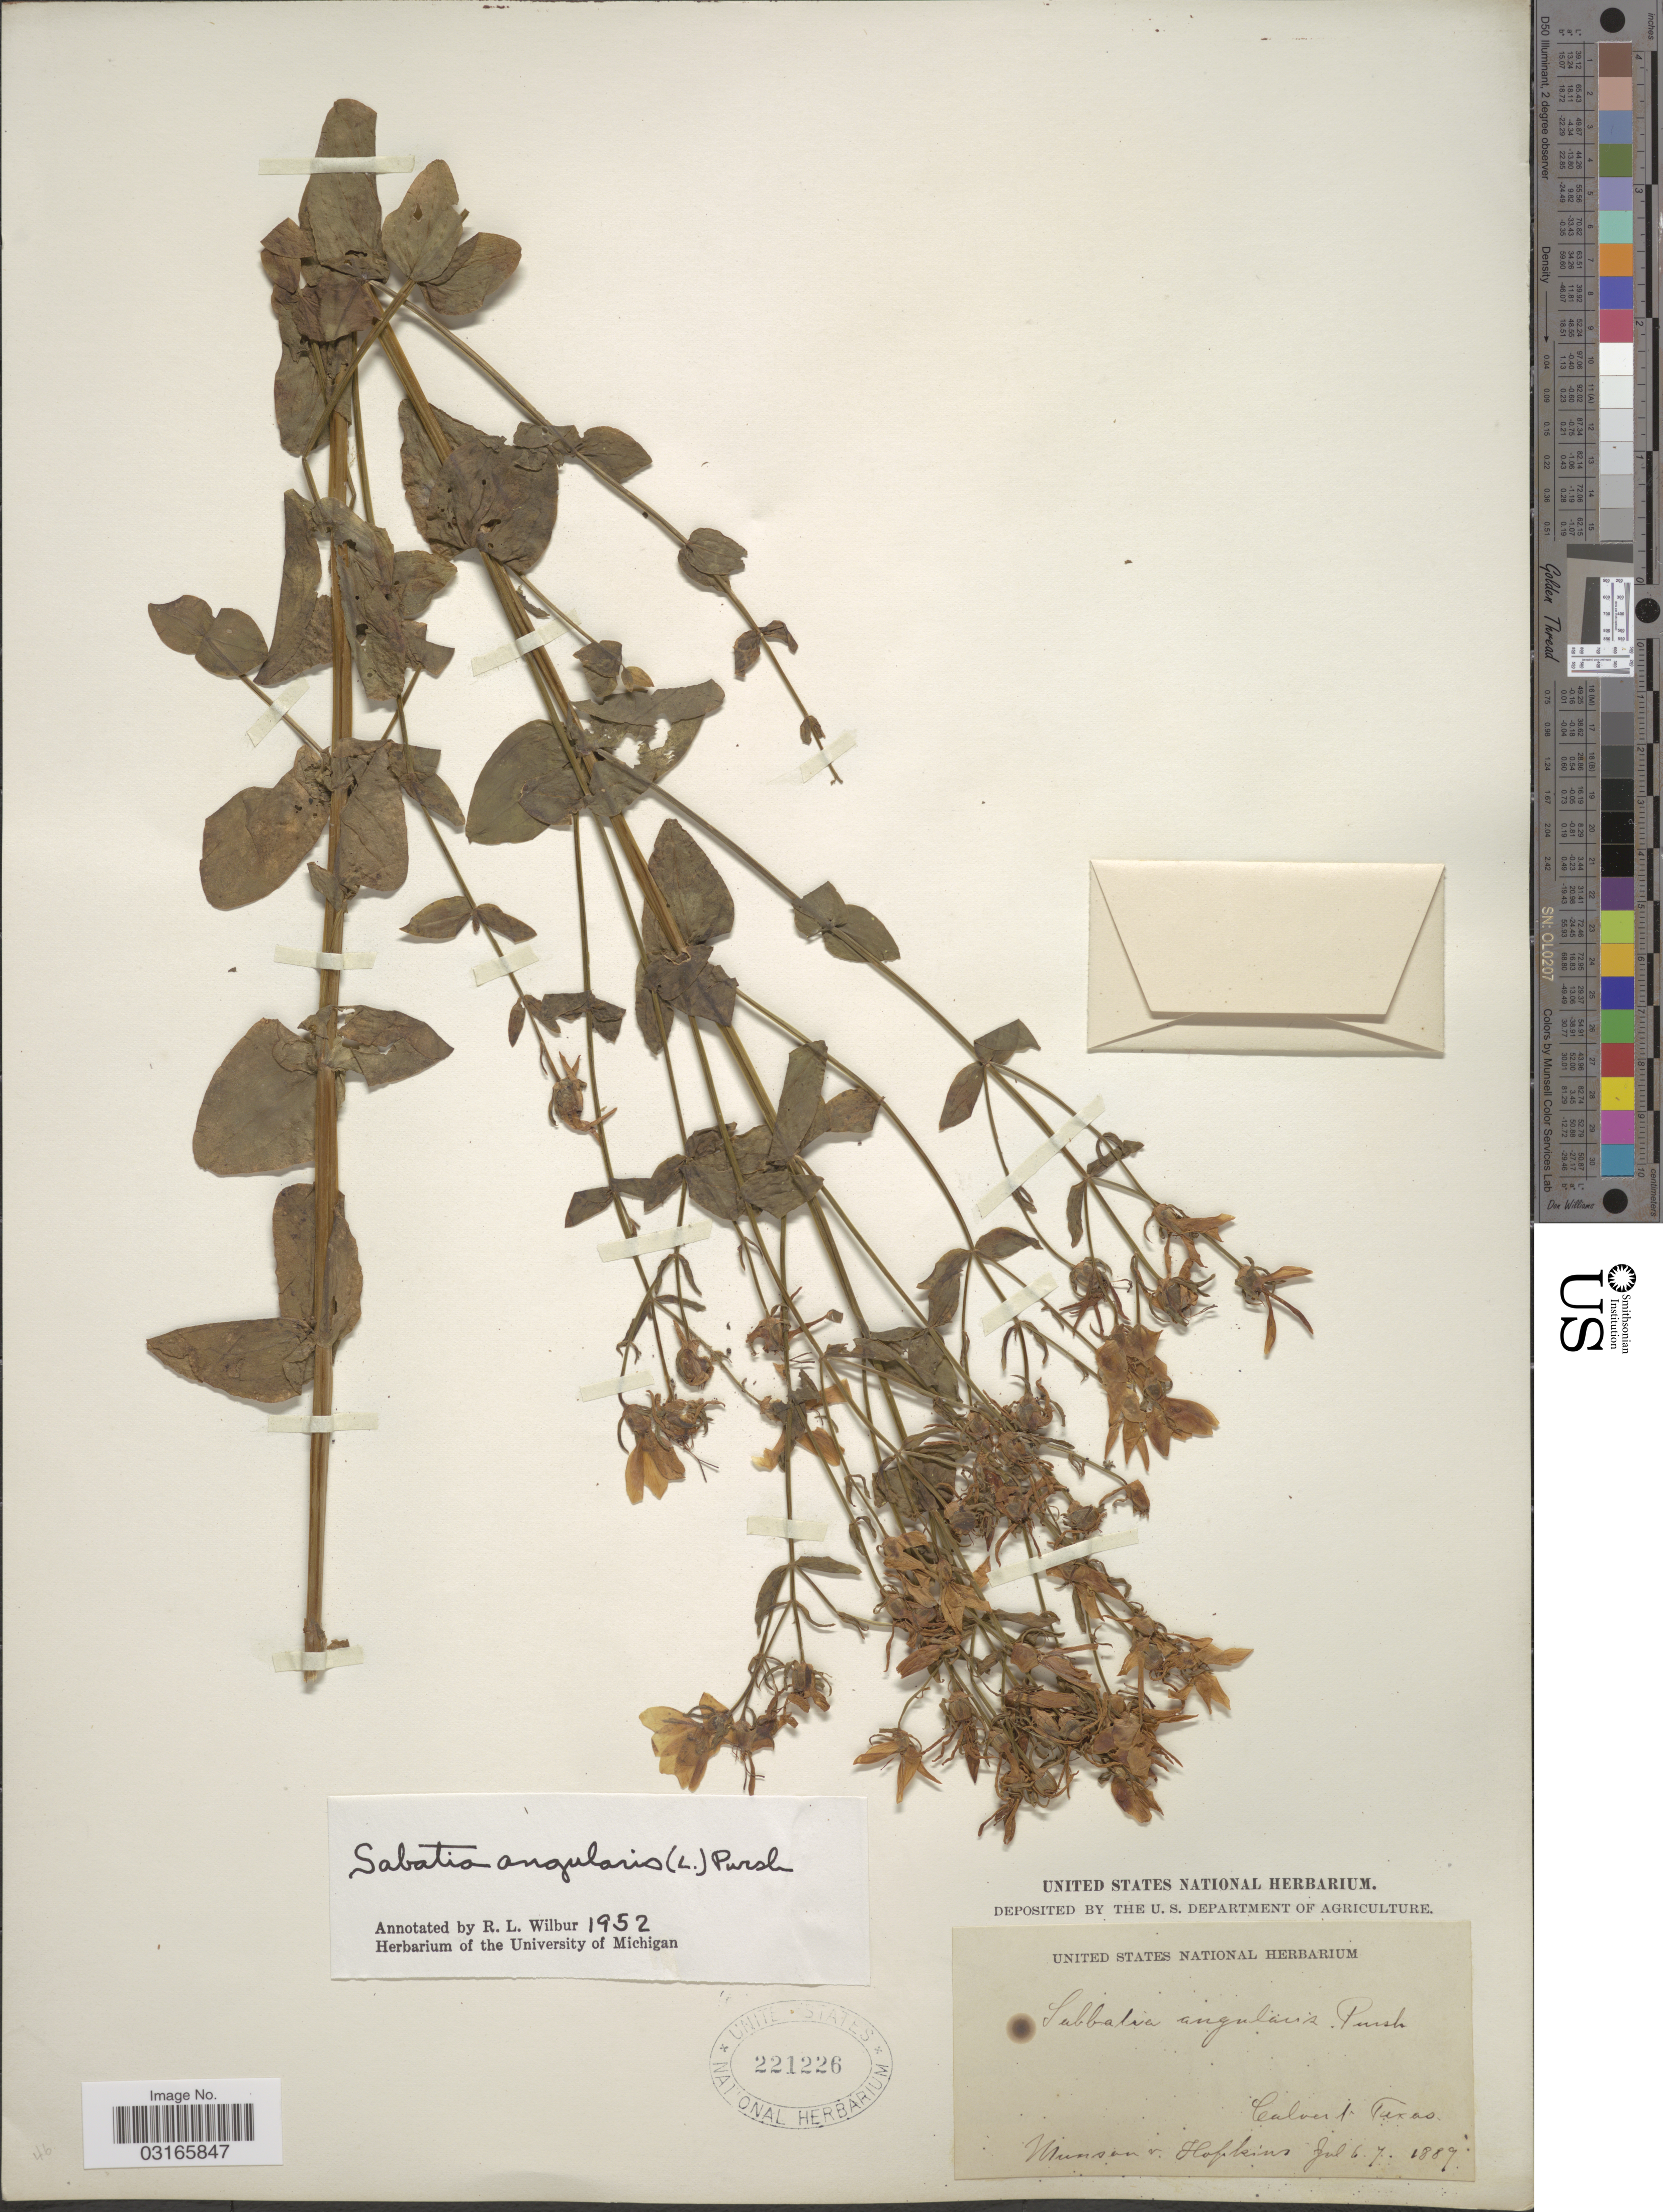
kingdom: Plantae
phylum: Tracheophyta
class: Magnoliopsida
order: Gentianales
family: Gentianaceae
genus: Sabatia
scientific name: Sabatia angularis (L.) Pursh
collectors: -. Munson & -- Hopkins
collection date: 1889-07-06/1889-07-07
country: United States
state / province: Texas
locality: Calvert.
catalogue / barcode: US 221226